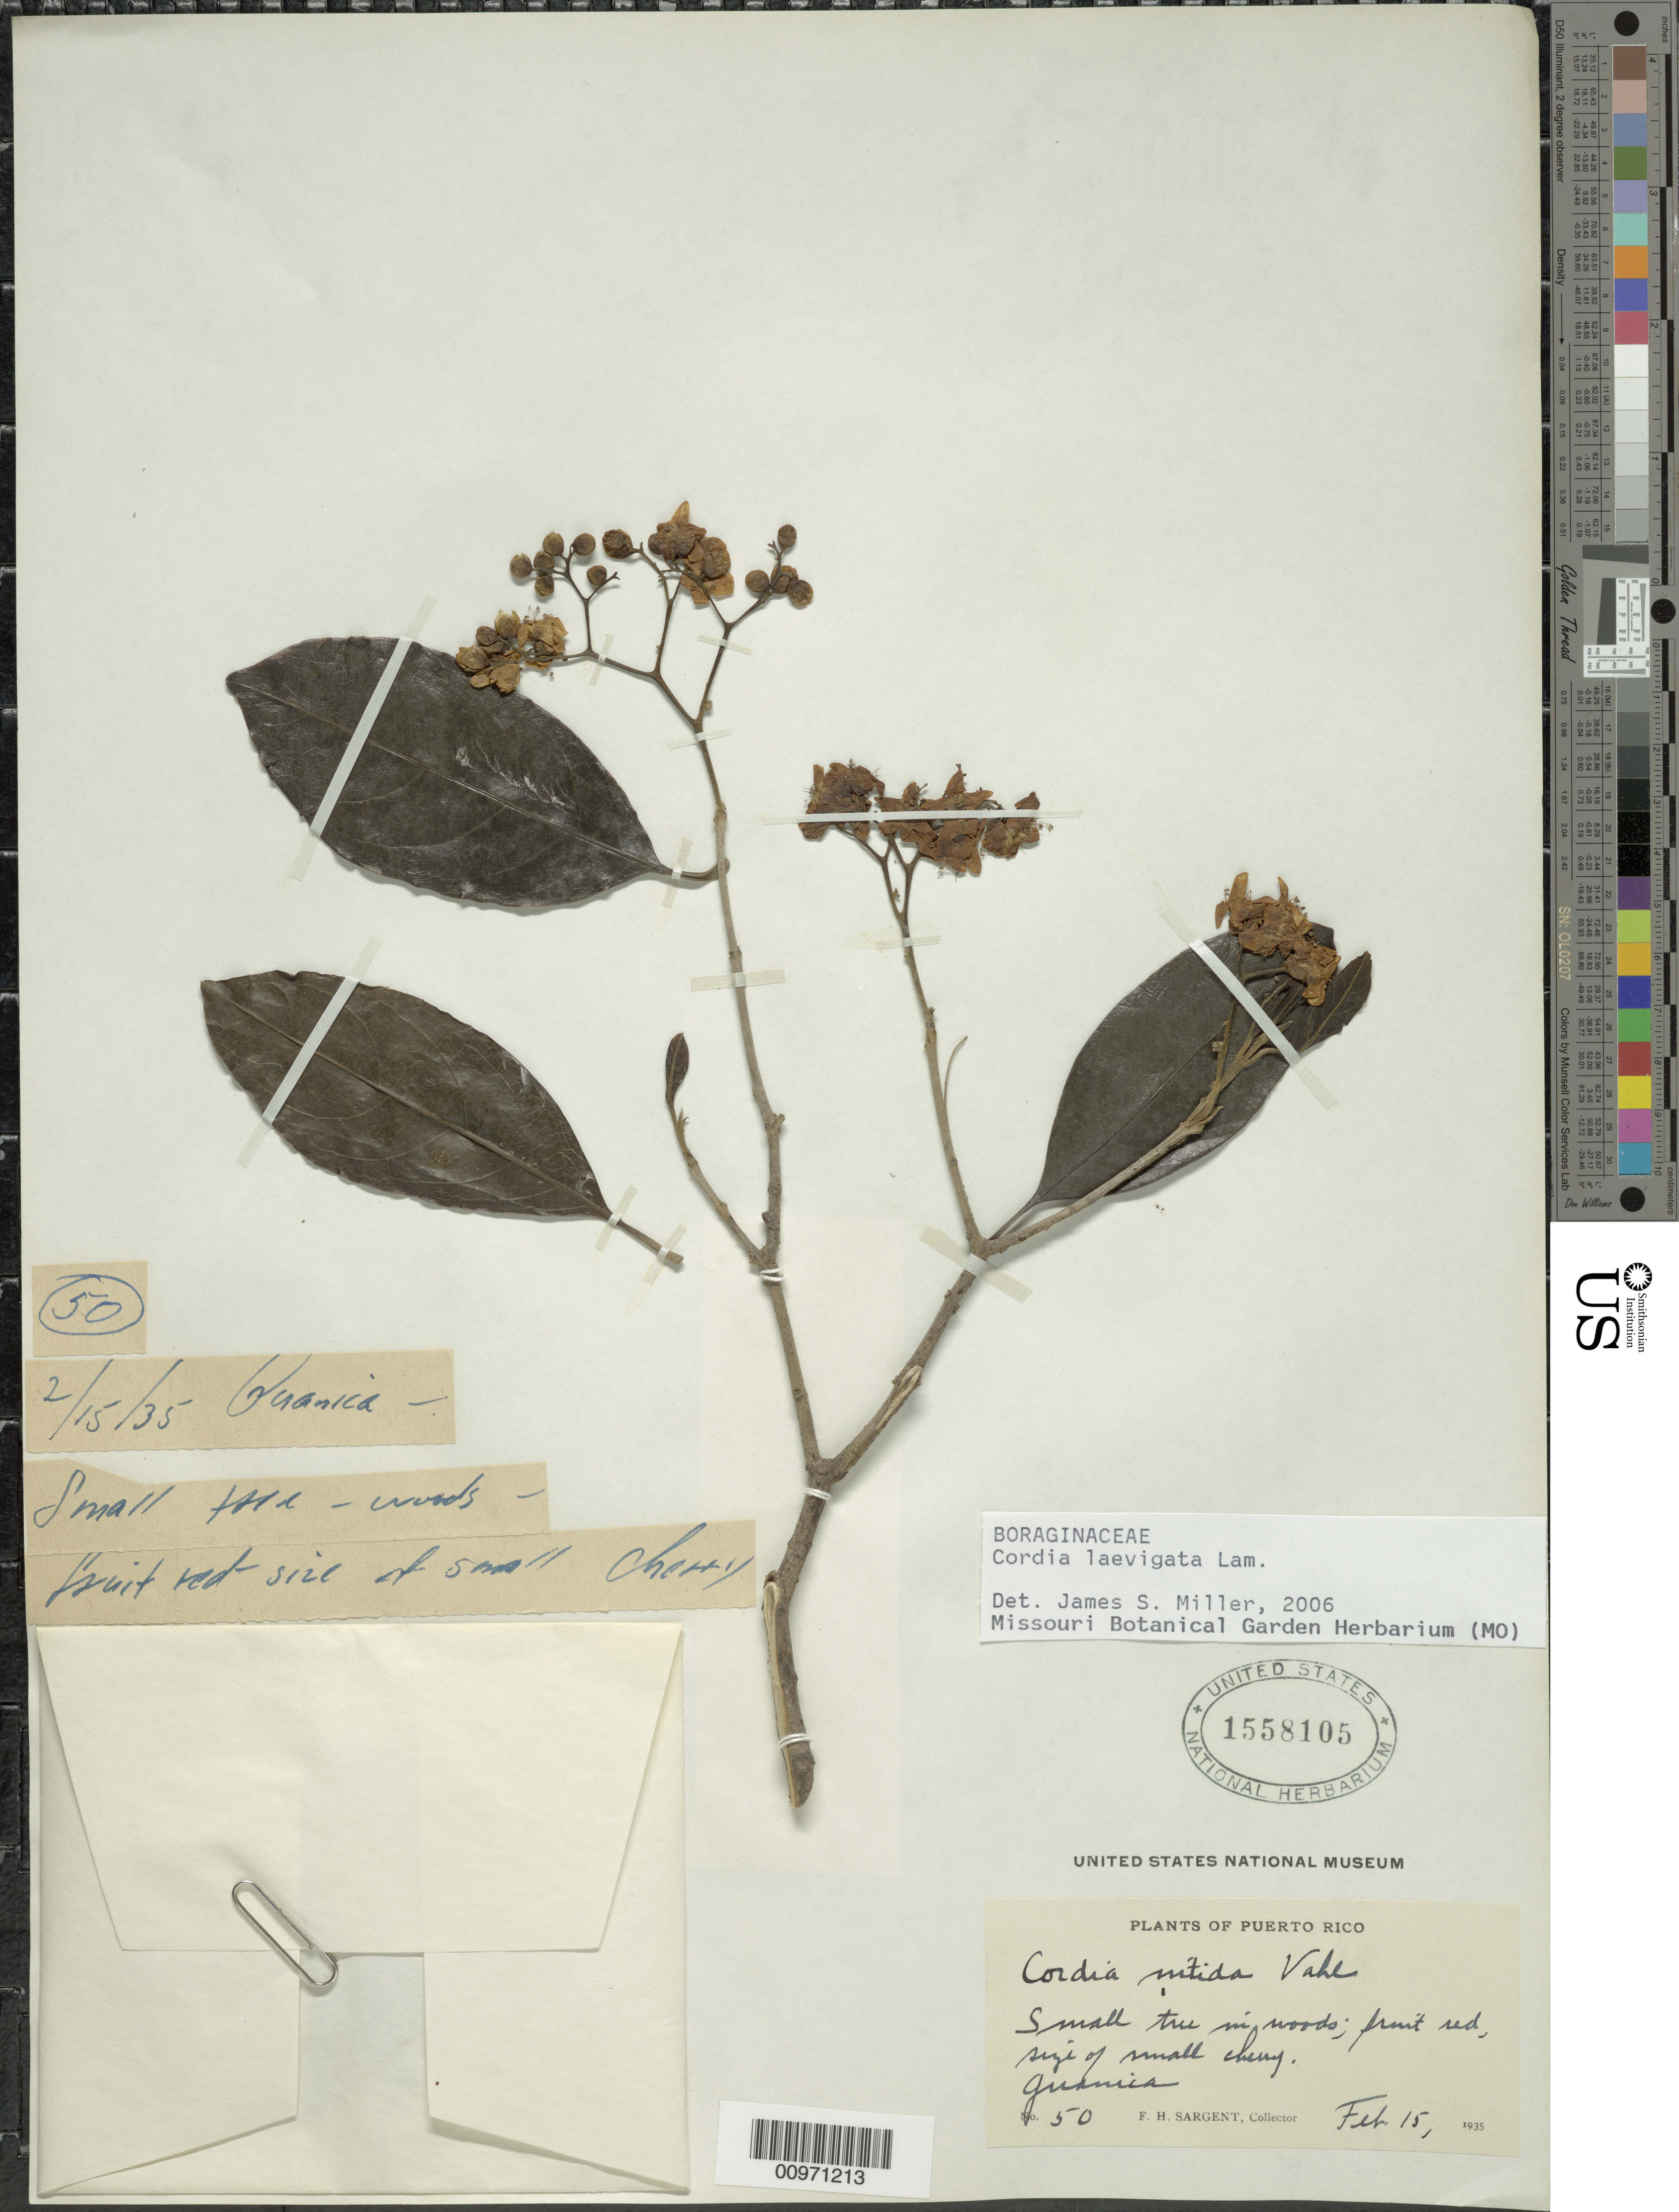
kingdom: Plantae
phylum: Tracheophyta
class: Magnoliopsida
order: Boraginales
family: Cordiaceae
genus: Cordia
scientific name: Cordia laevigata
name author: Lam.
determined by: Miller, James S., (MO), Missouri Botanical Garden (UNITED STATES)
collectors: F. H. Sargent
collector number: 50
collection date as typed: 15 Feb 1935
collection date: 1935-02-15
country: Puerto Rico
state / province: Guánica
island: Puerto Rico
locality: Guanica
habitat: In woods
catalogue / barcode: US 1558105